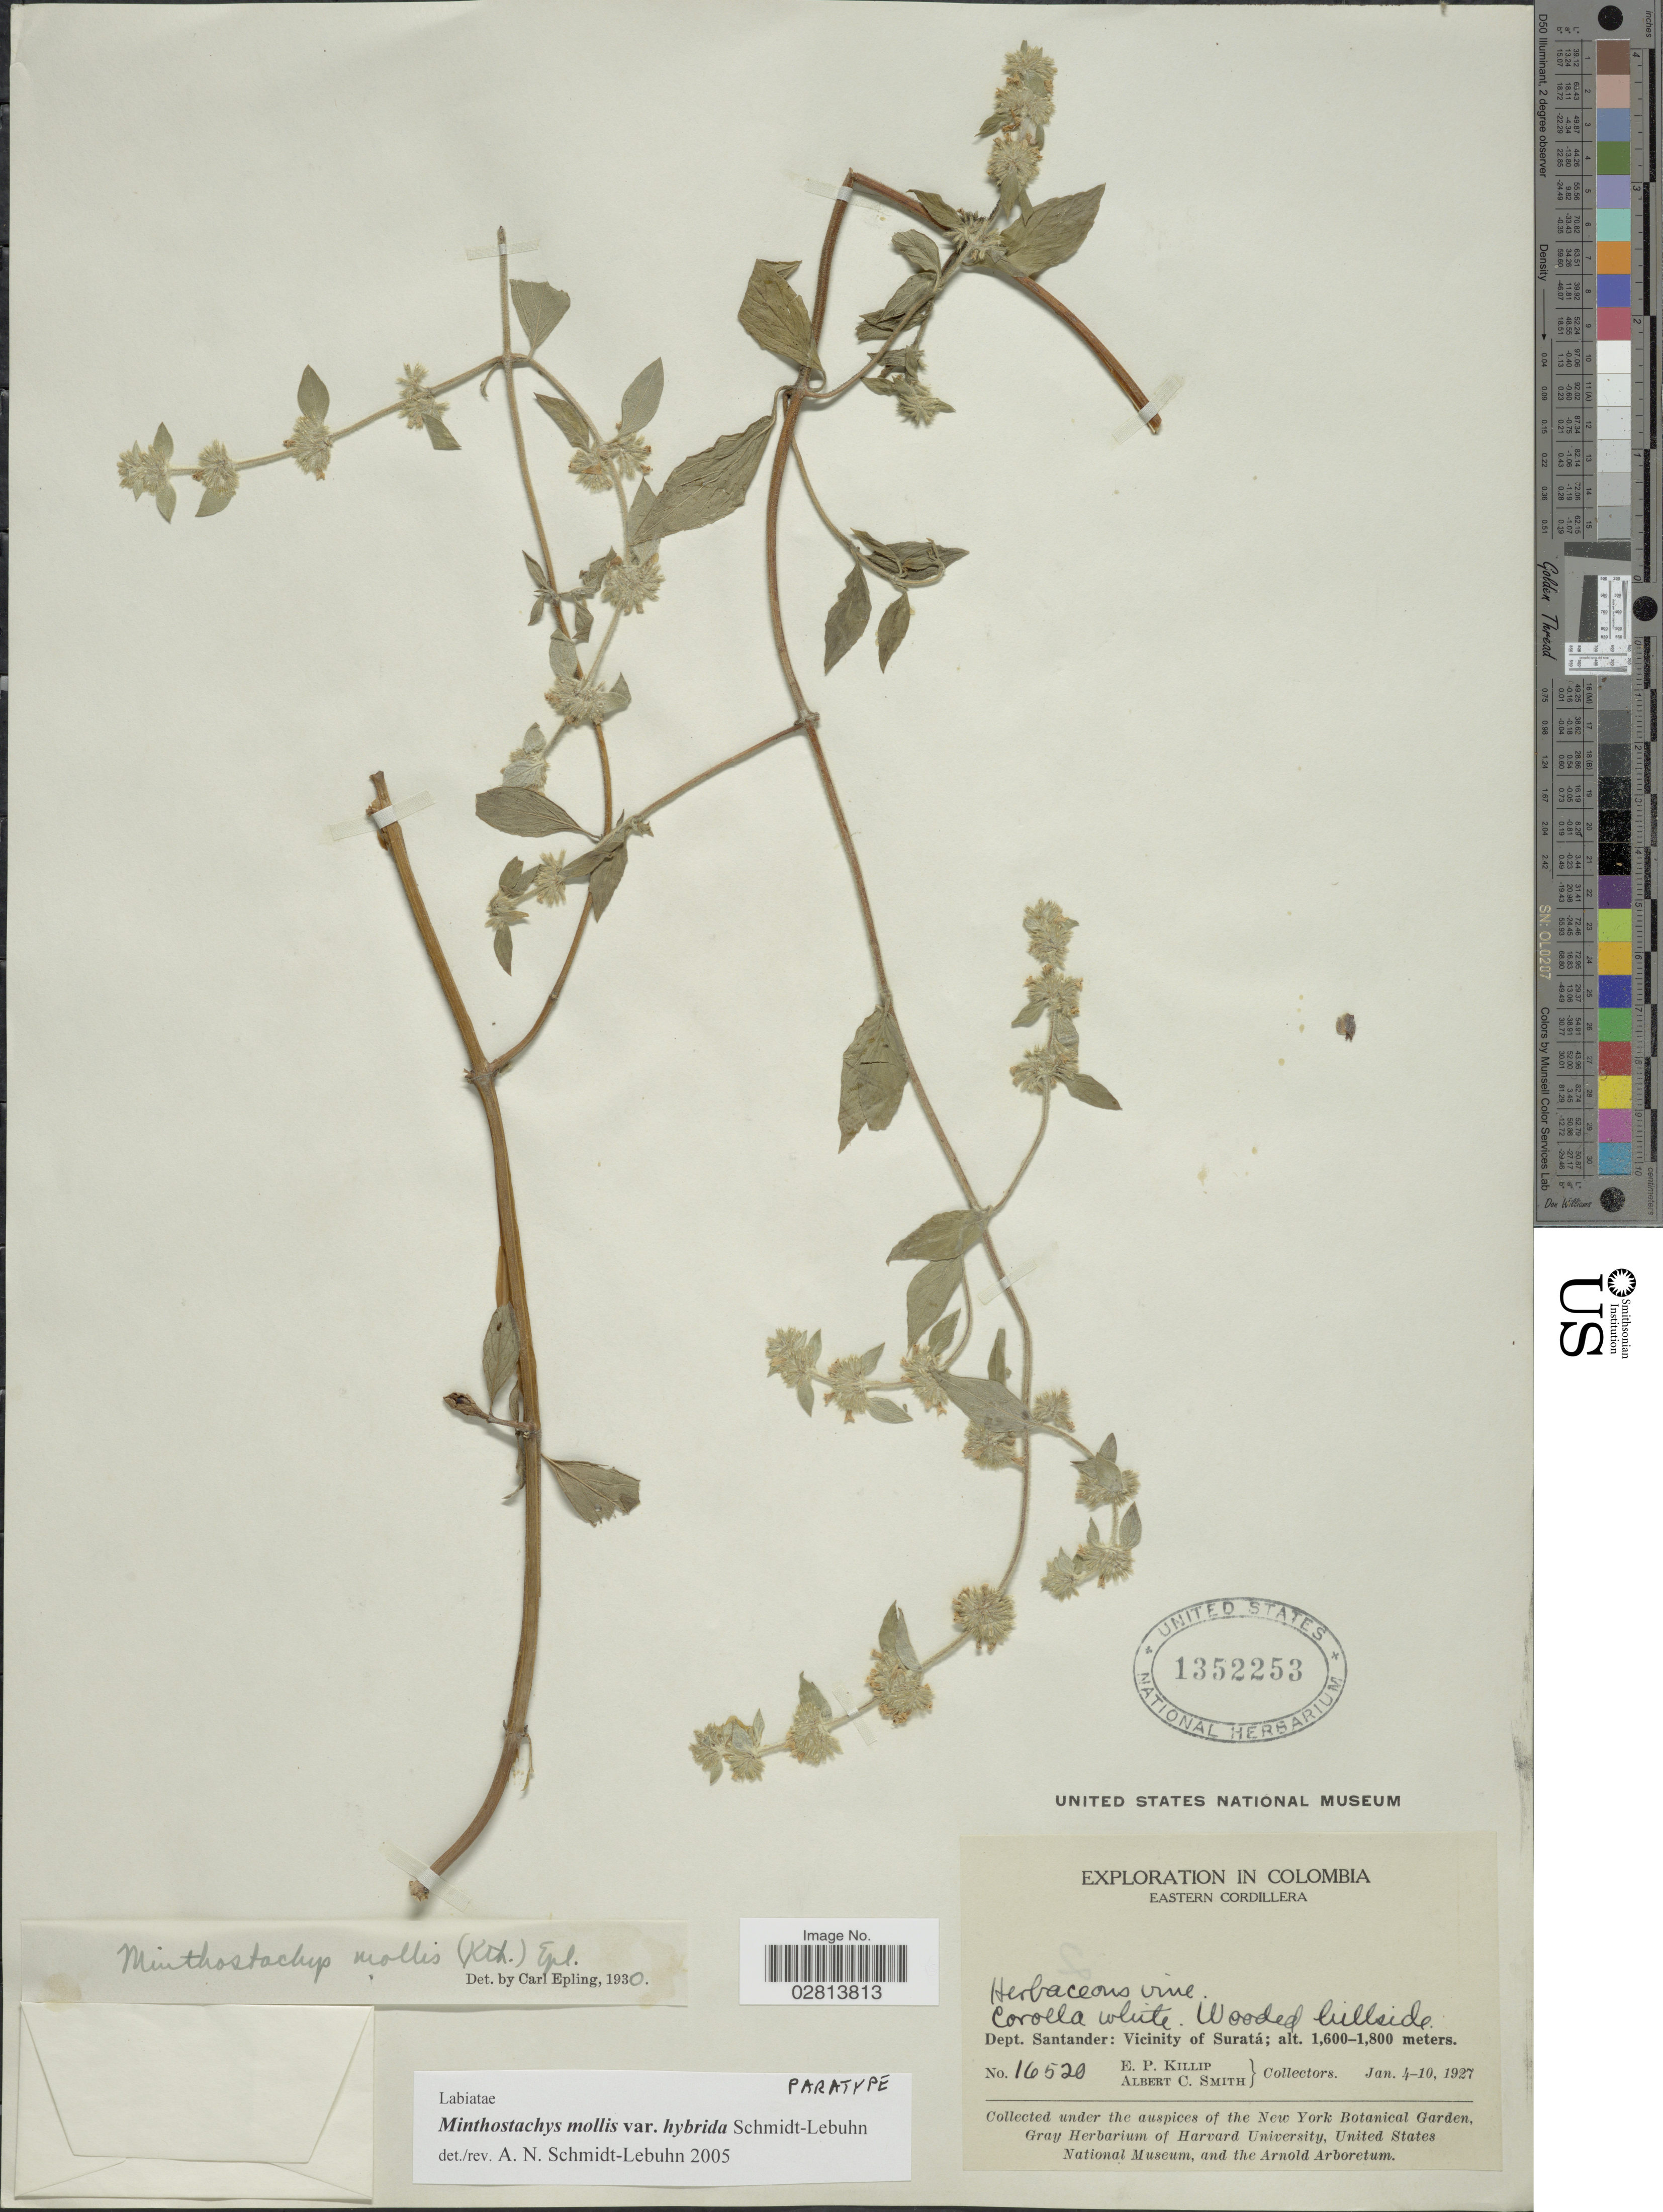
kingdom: Plantae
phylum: Tracheophyta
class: Magnoliopsida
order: Lamiales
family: Lamiaceae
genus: Minthostachys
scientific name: Minthostachys mollis var. hybrida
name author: Schmidt-Leb.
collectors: E. P. Killip & A. C. Smith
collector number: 16520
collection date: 1927-01-04/1927-01-10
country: Colombia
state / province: Santander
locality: Eastern Cordillera, Dept. Santander: Vicinity of Suratá.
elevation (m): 1600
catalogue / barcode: US 1352253